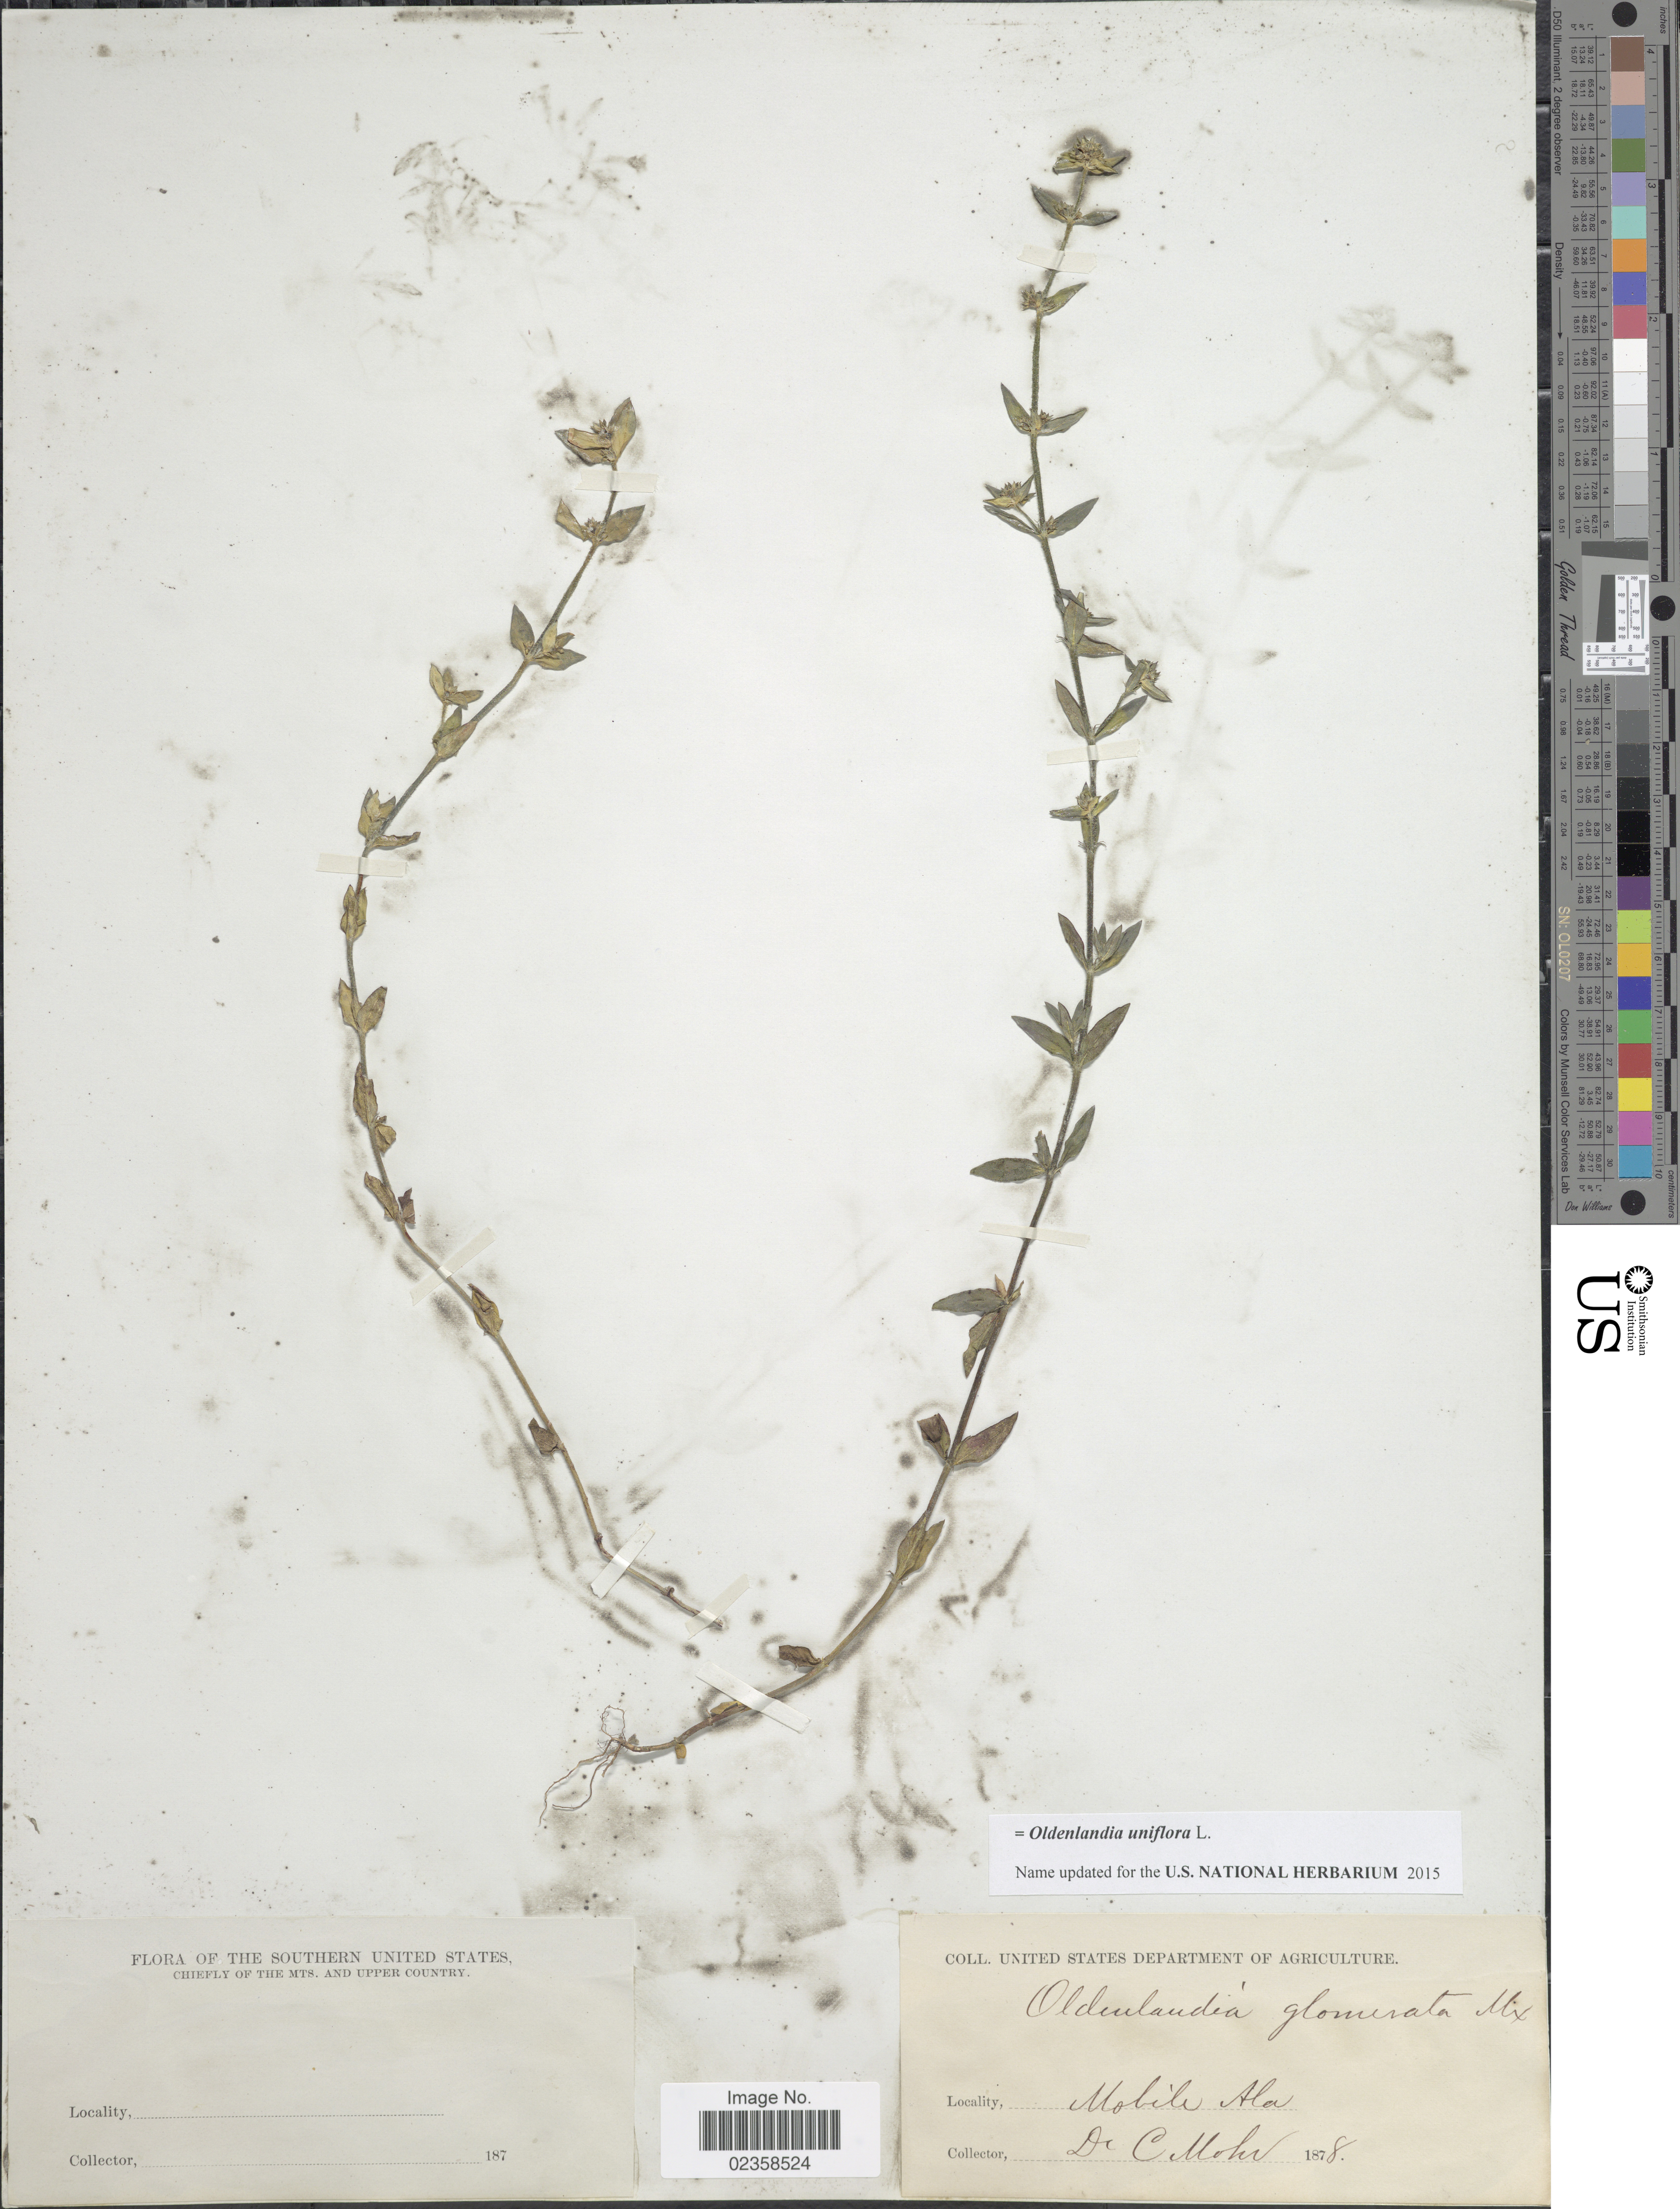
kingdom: Plantae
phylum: Tracheophyta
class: Magnoliopsida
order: Gentianales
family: Rubiaceae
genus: Oldenlandia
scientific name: Oldenlandia uniflora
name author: L.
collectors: C. T. Mohr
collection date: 1878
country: United States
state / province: Alabama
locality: Mobile